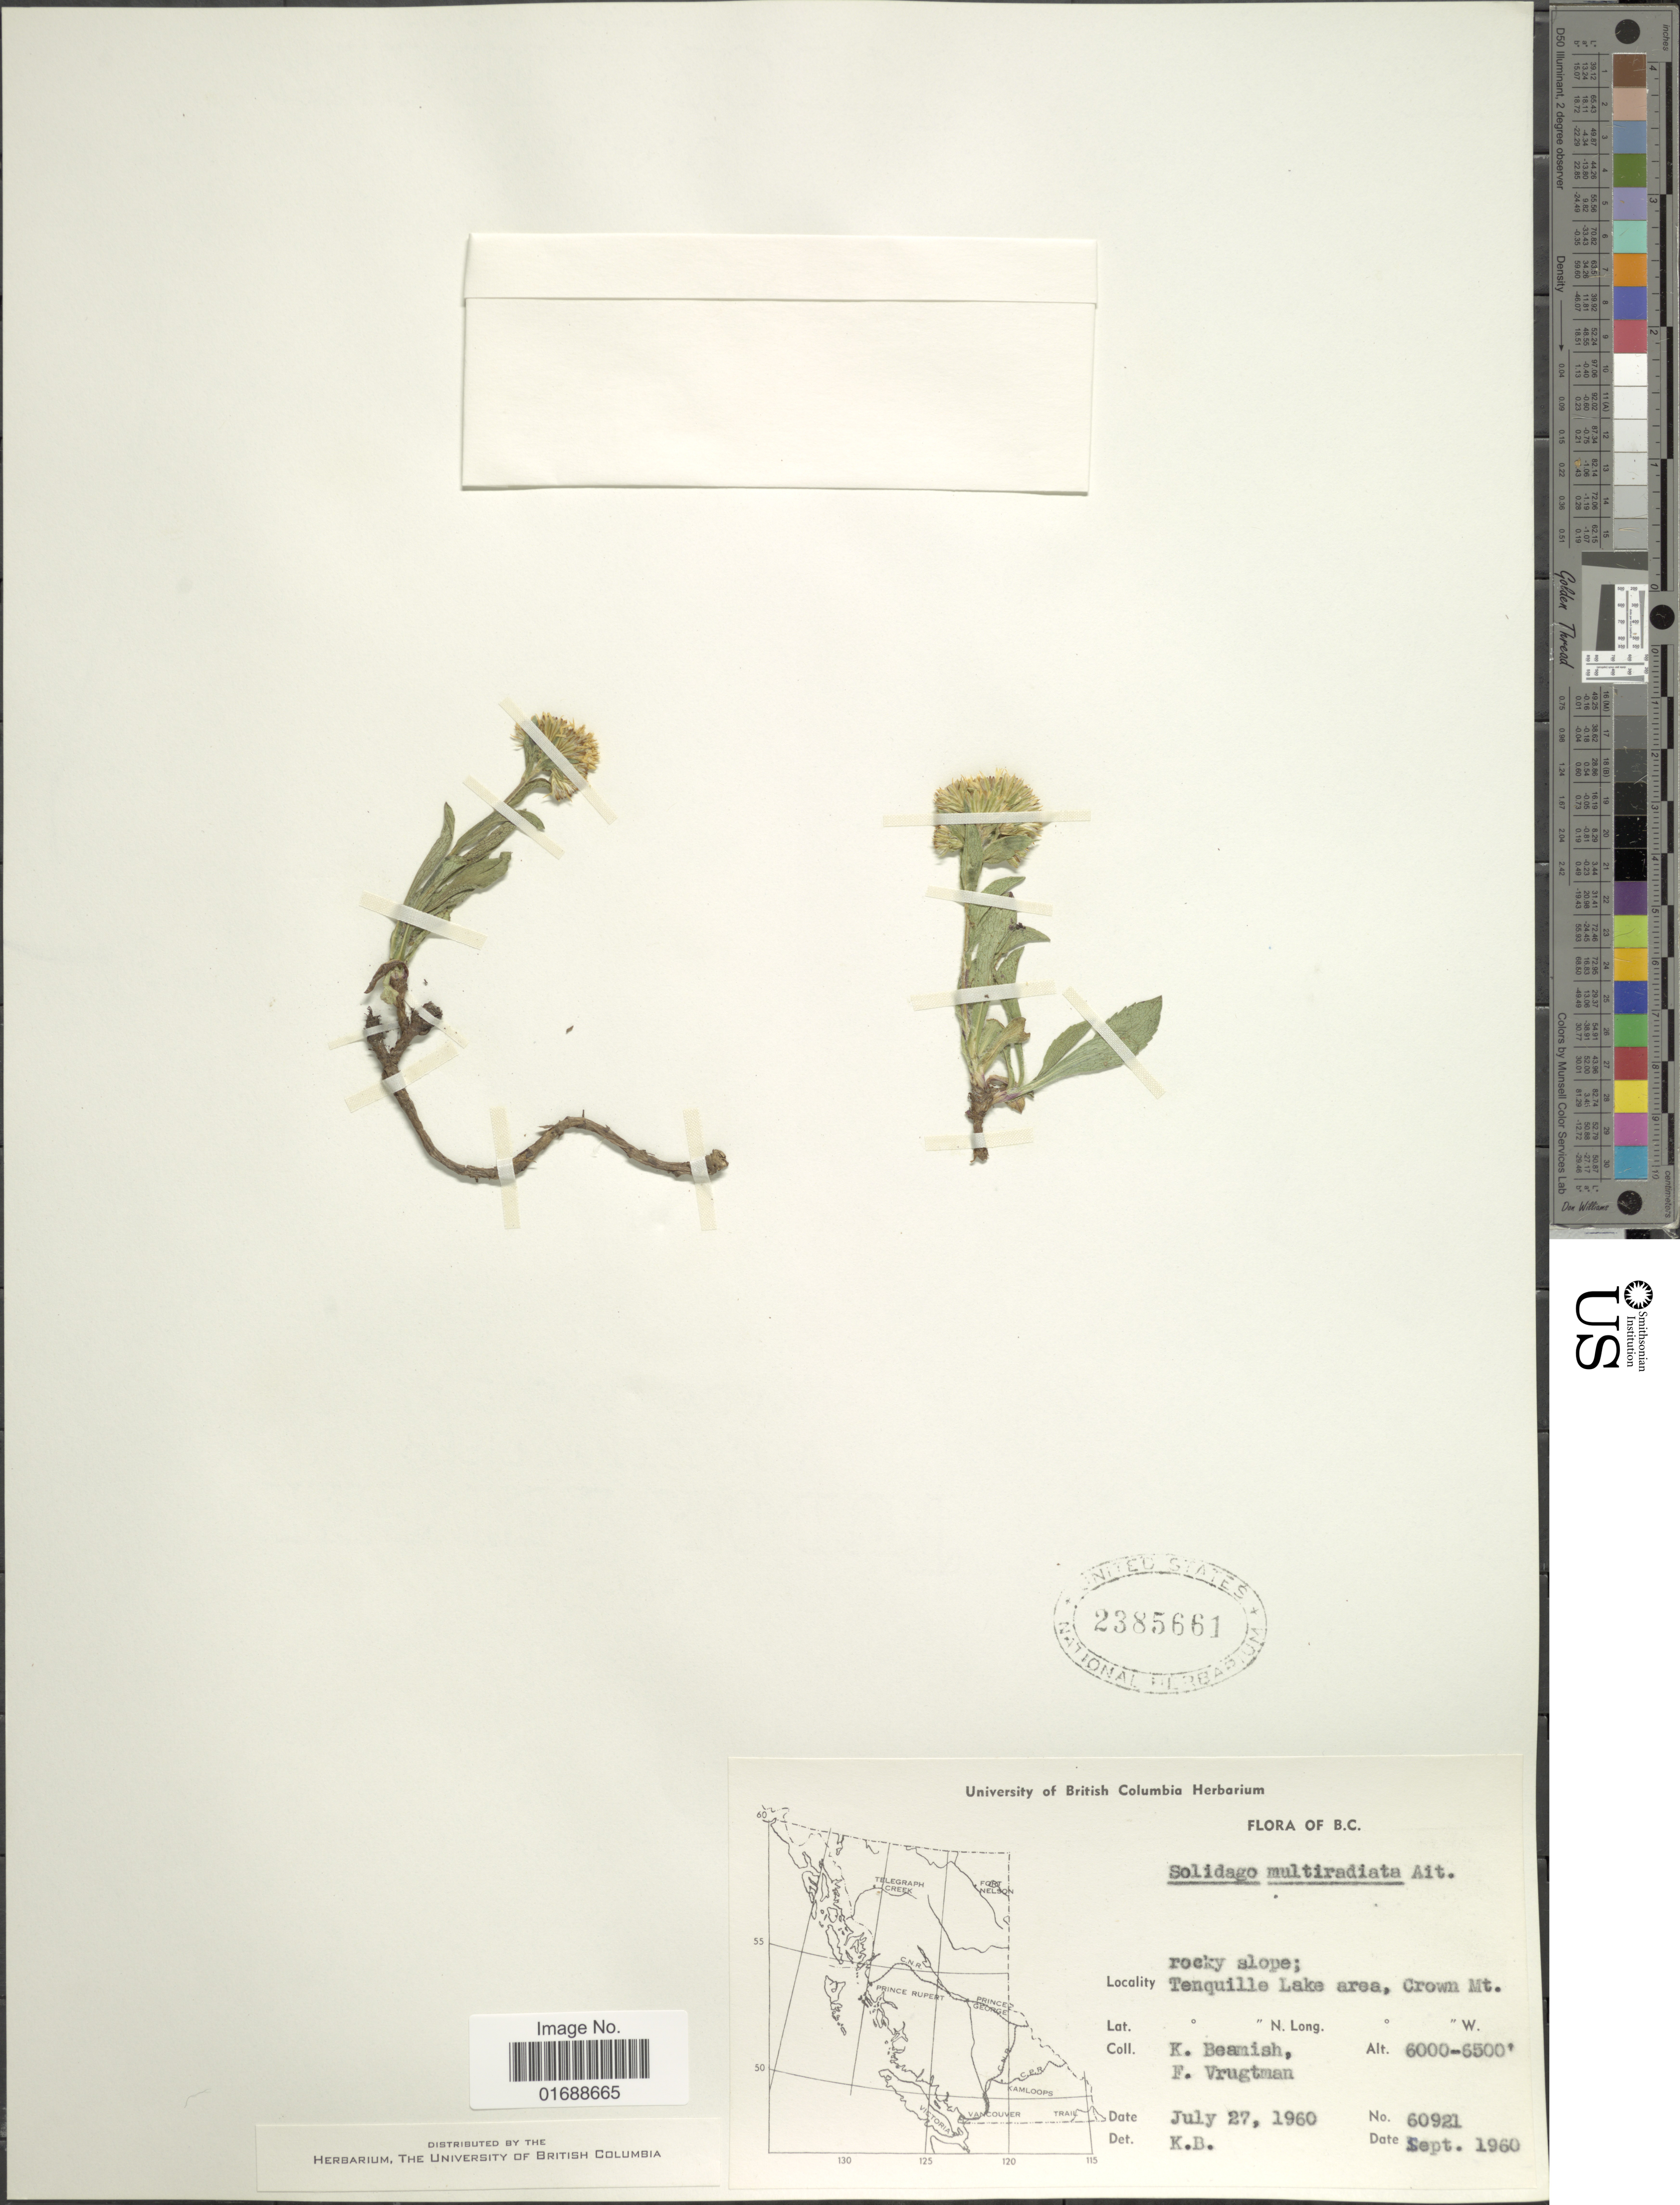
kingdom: Plantae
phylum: Tracheophyta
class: Magnoliopsida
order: Asterales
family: Asteraceae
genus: Solidago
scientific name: Solidago multiradiata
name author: Aiton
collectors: K. Beamish & F. Vrugtman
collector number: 60921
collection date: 1960-09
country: Canada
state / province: British Columbia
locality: Tenquille Lake area, Crown Mt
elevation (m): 1829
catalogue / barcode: US 2385661